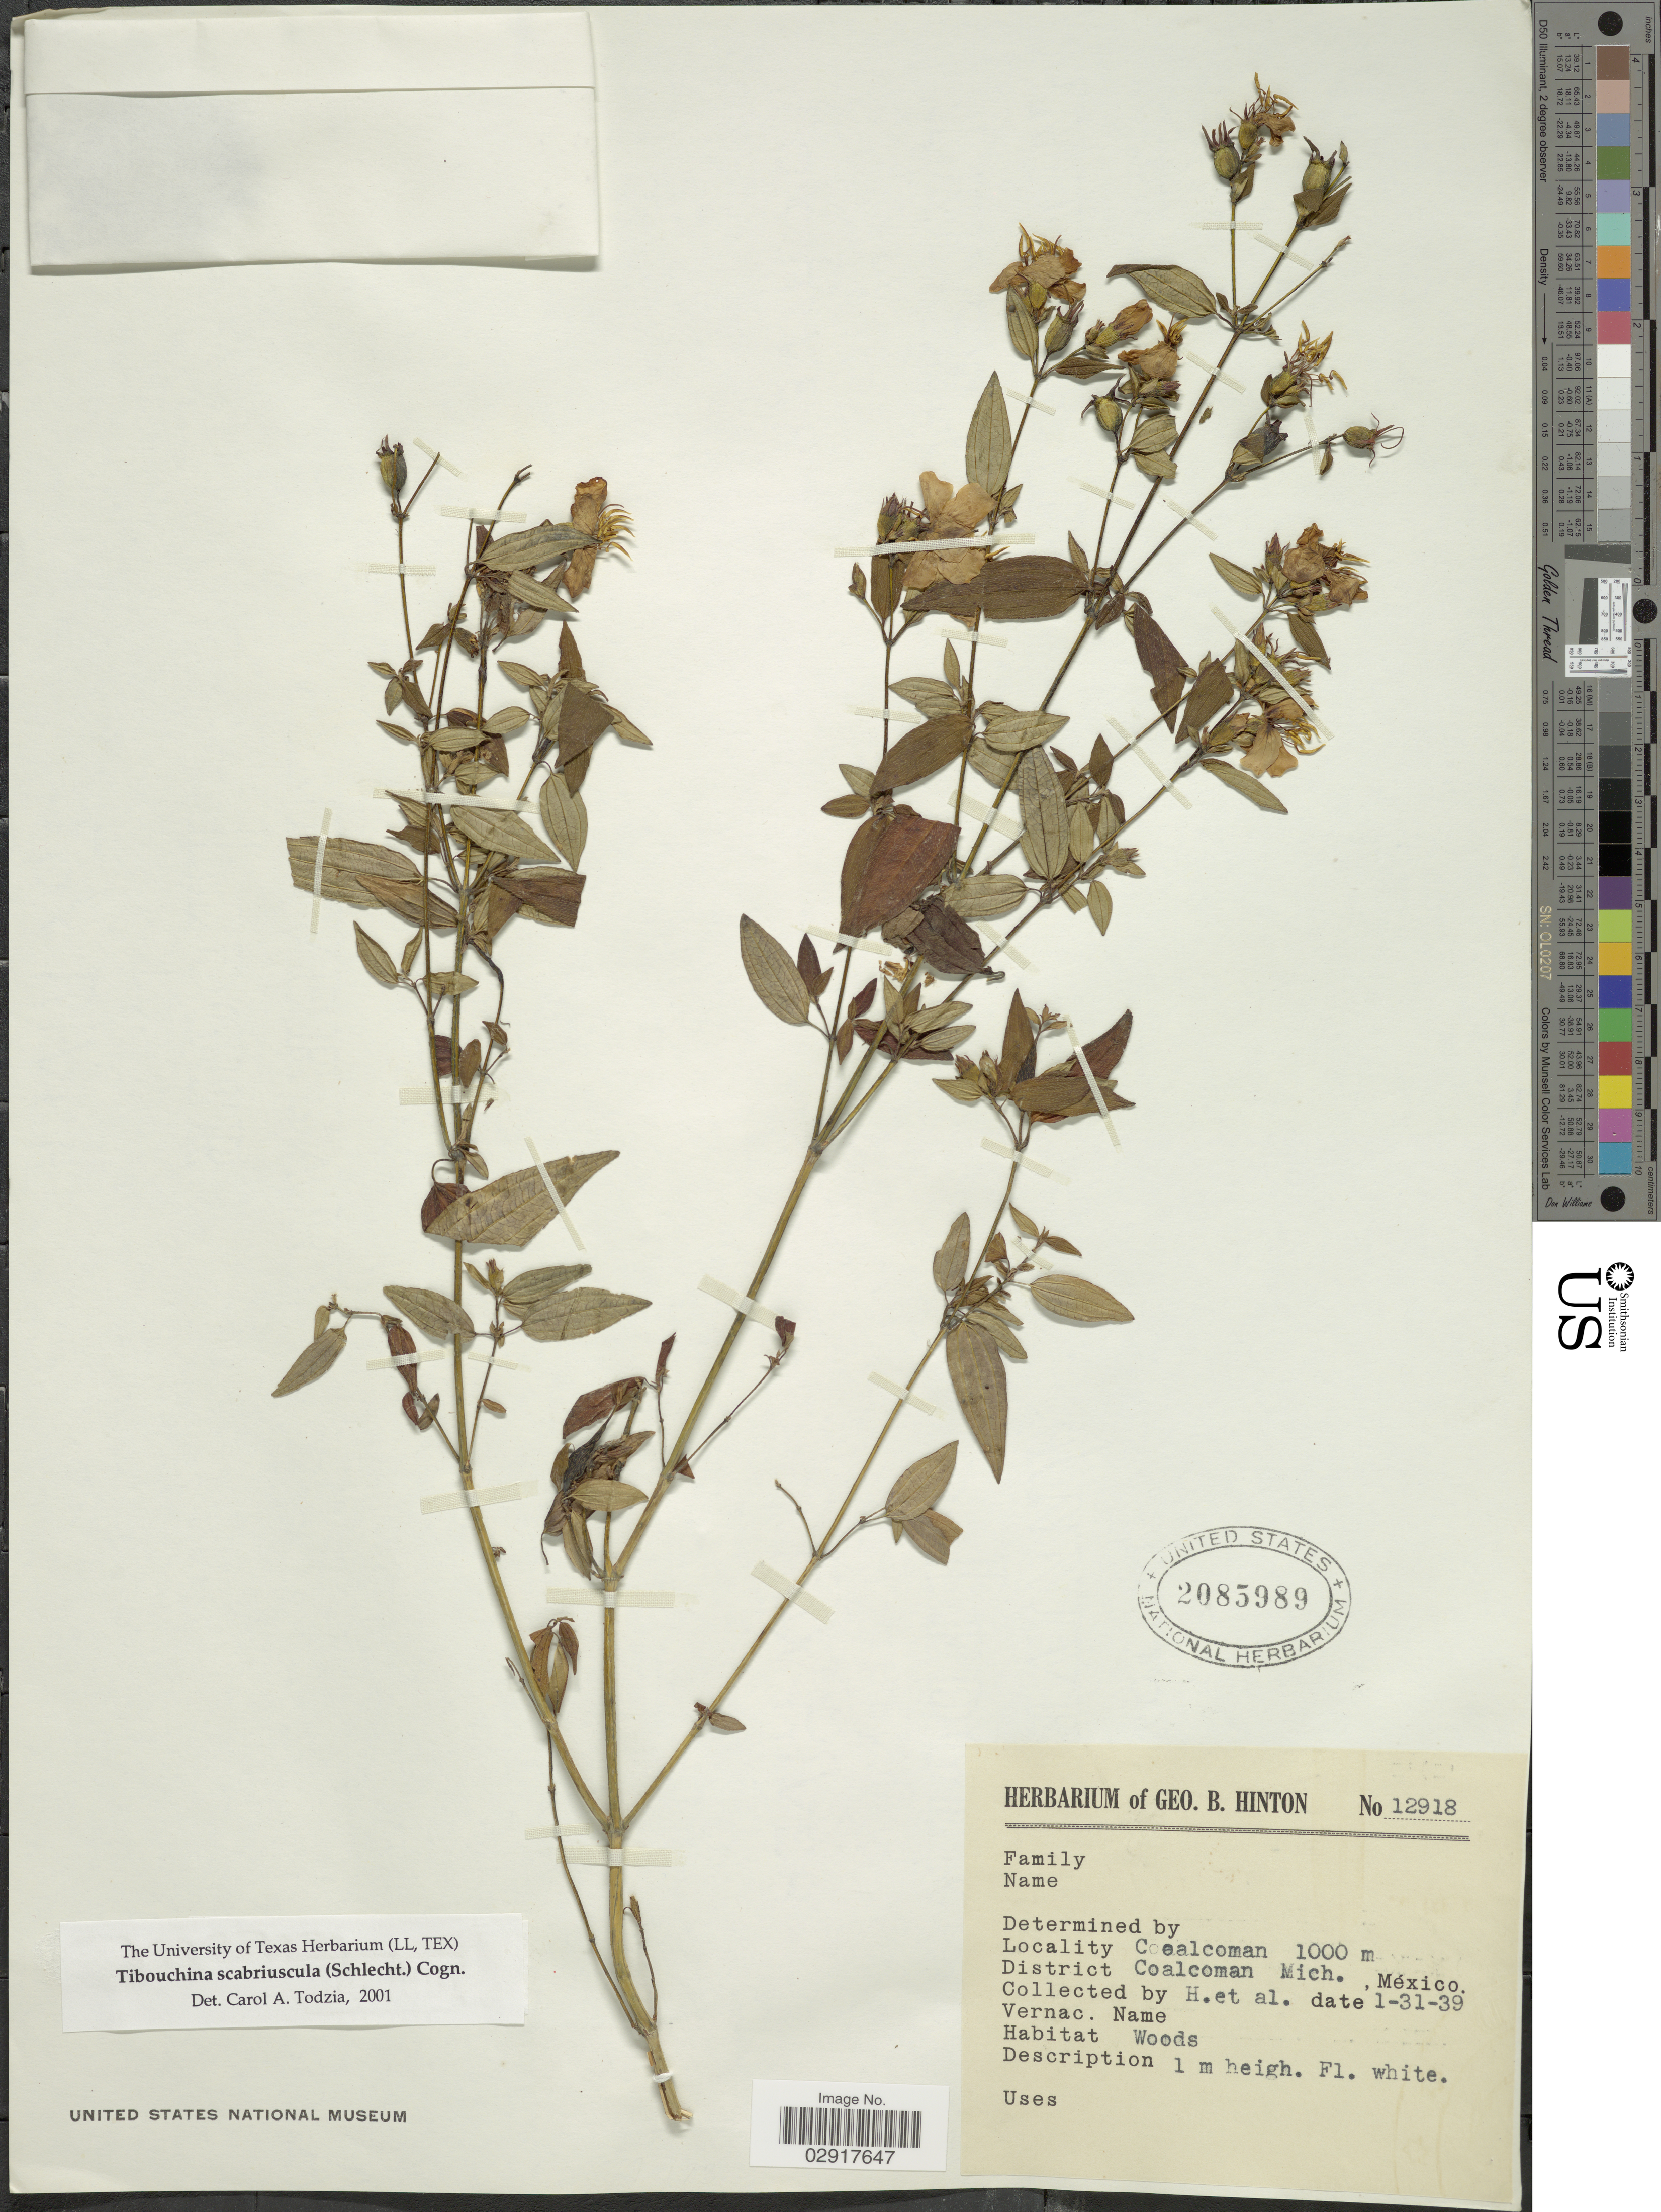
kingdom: Plantae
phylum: Tracheophyta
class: Magnoliopsida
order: Myrtales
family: Melastomataceae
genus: Chaetogastra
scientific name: Chaetogastra scabriuscula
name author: (Schltdl.) P.J.F. Guim. & Michelang.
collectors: G. B. Hinton & et al.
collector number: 12918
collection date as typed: Transcribed d/m/y: 31/1/39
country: Mexico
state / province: Michoacán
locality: Coalcoman. District Coalman Mich.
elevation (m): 1000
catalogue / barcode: US 2085989